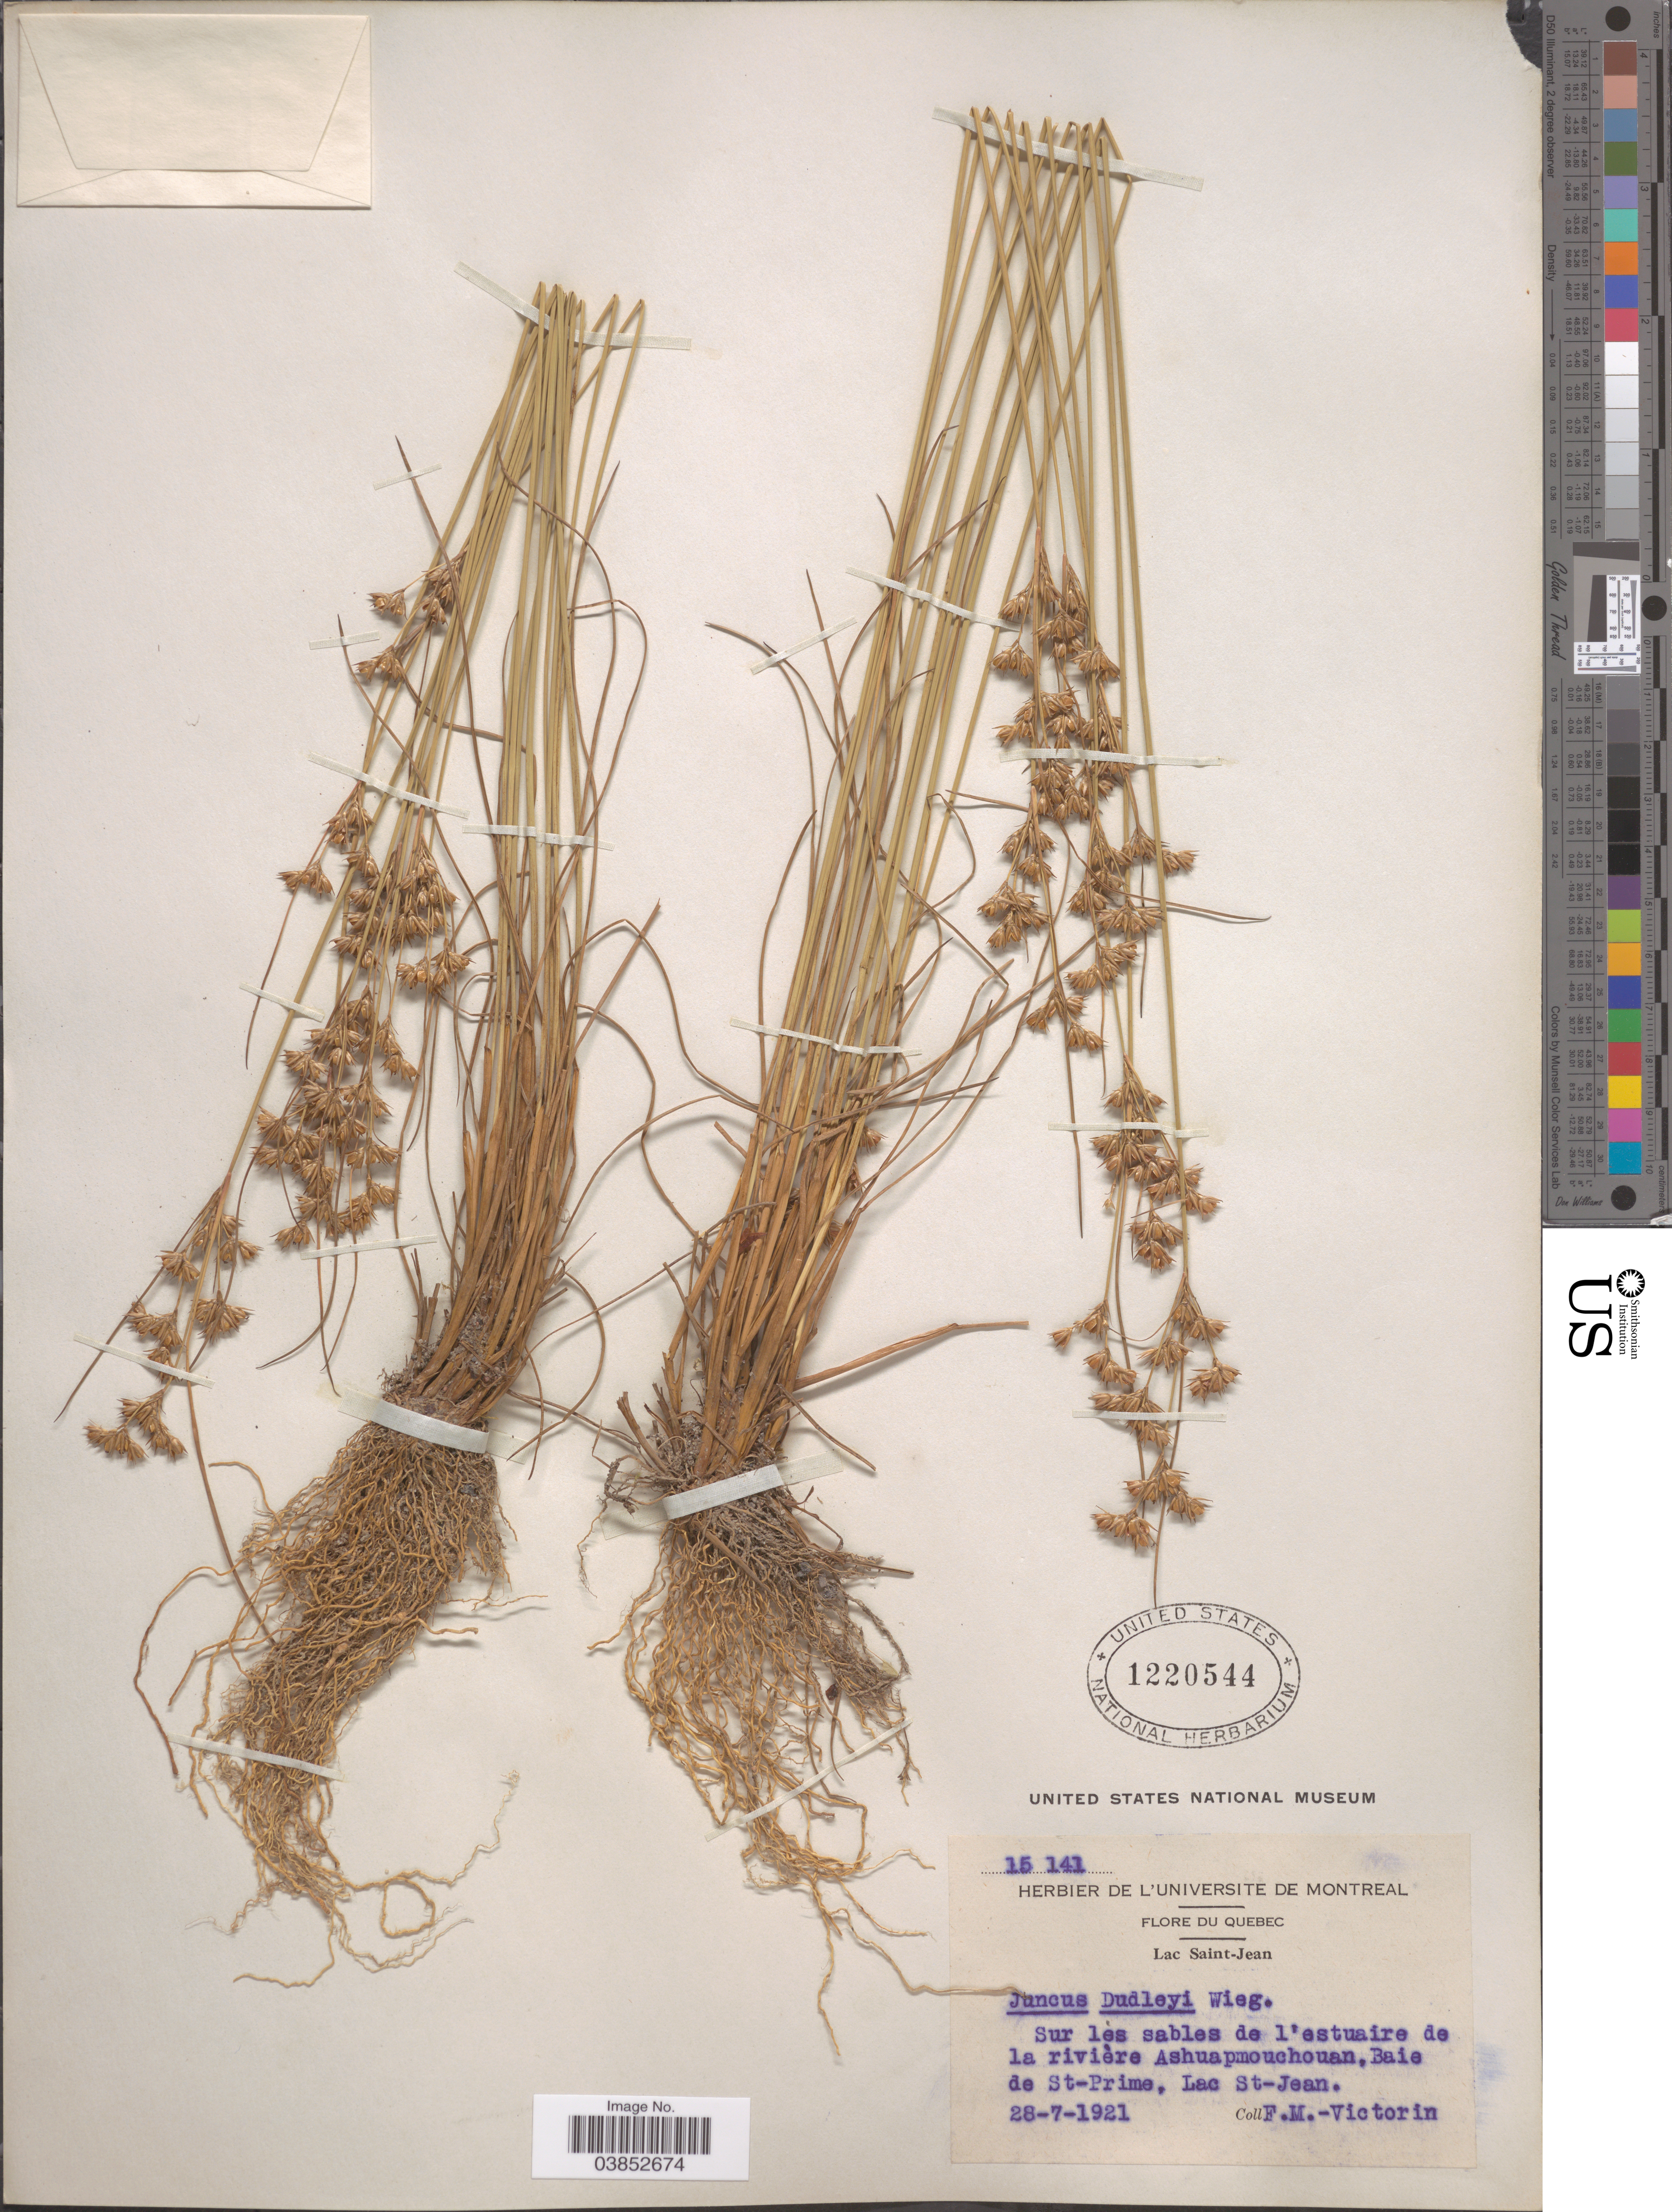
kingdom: Plantae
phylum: Tracheophyta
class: Liliopsida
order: Poales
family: Juncaceae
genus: Juncus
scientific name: Juncus dudleyi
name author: Wiegand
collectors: F. Marie-Victorin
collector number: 15141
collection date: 1921-07-28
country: Canada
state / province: Quebec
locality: Lac Saint-Jean. Sur les sables de l'estuaire de la rivière Ashuapmouchouan, Baie de St-Prime, Lac St-Jean.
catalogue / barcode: US 1220544